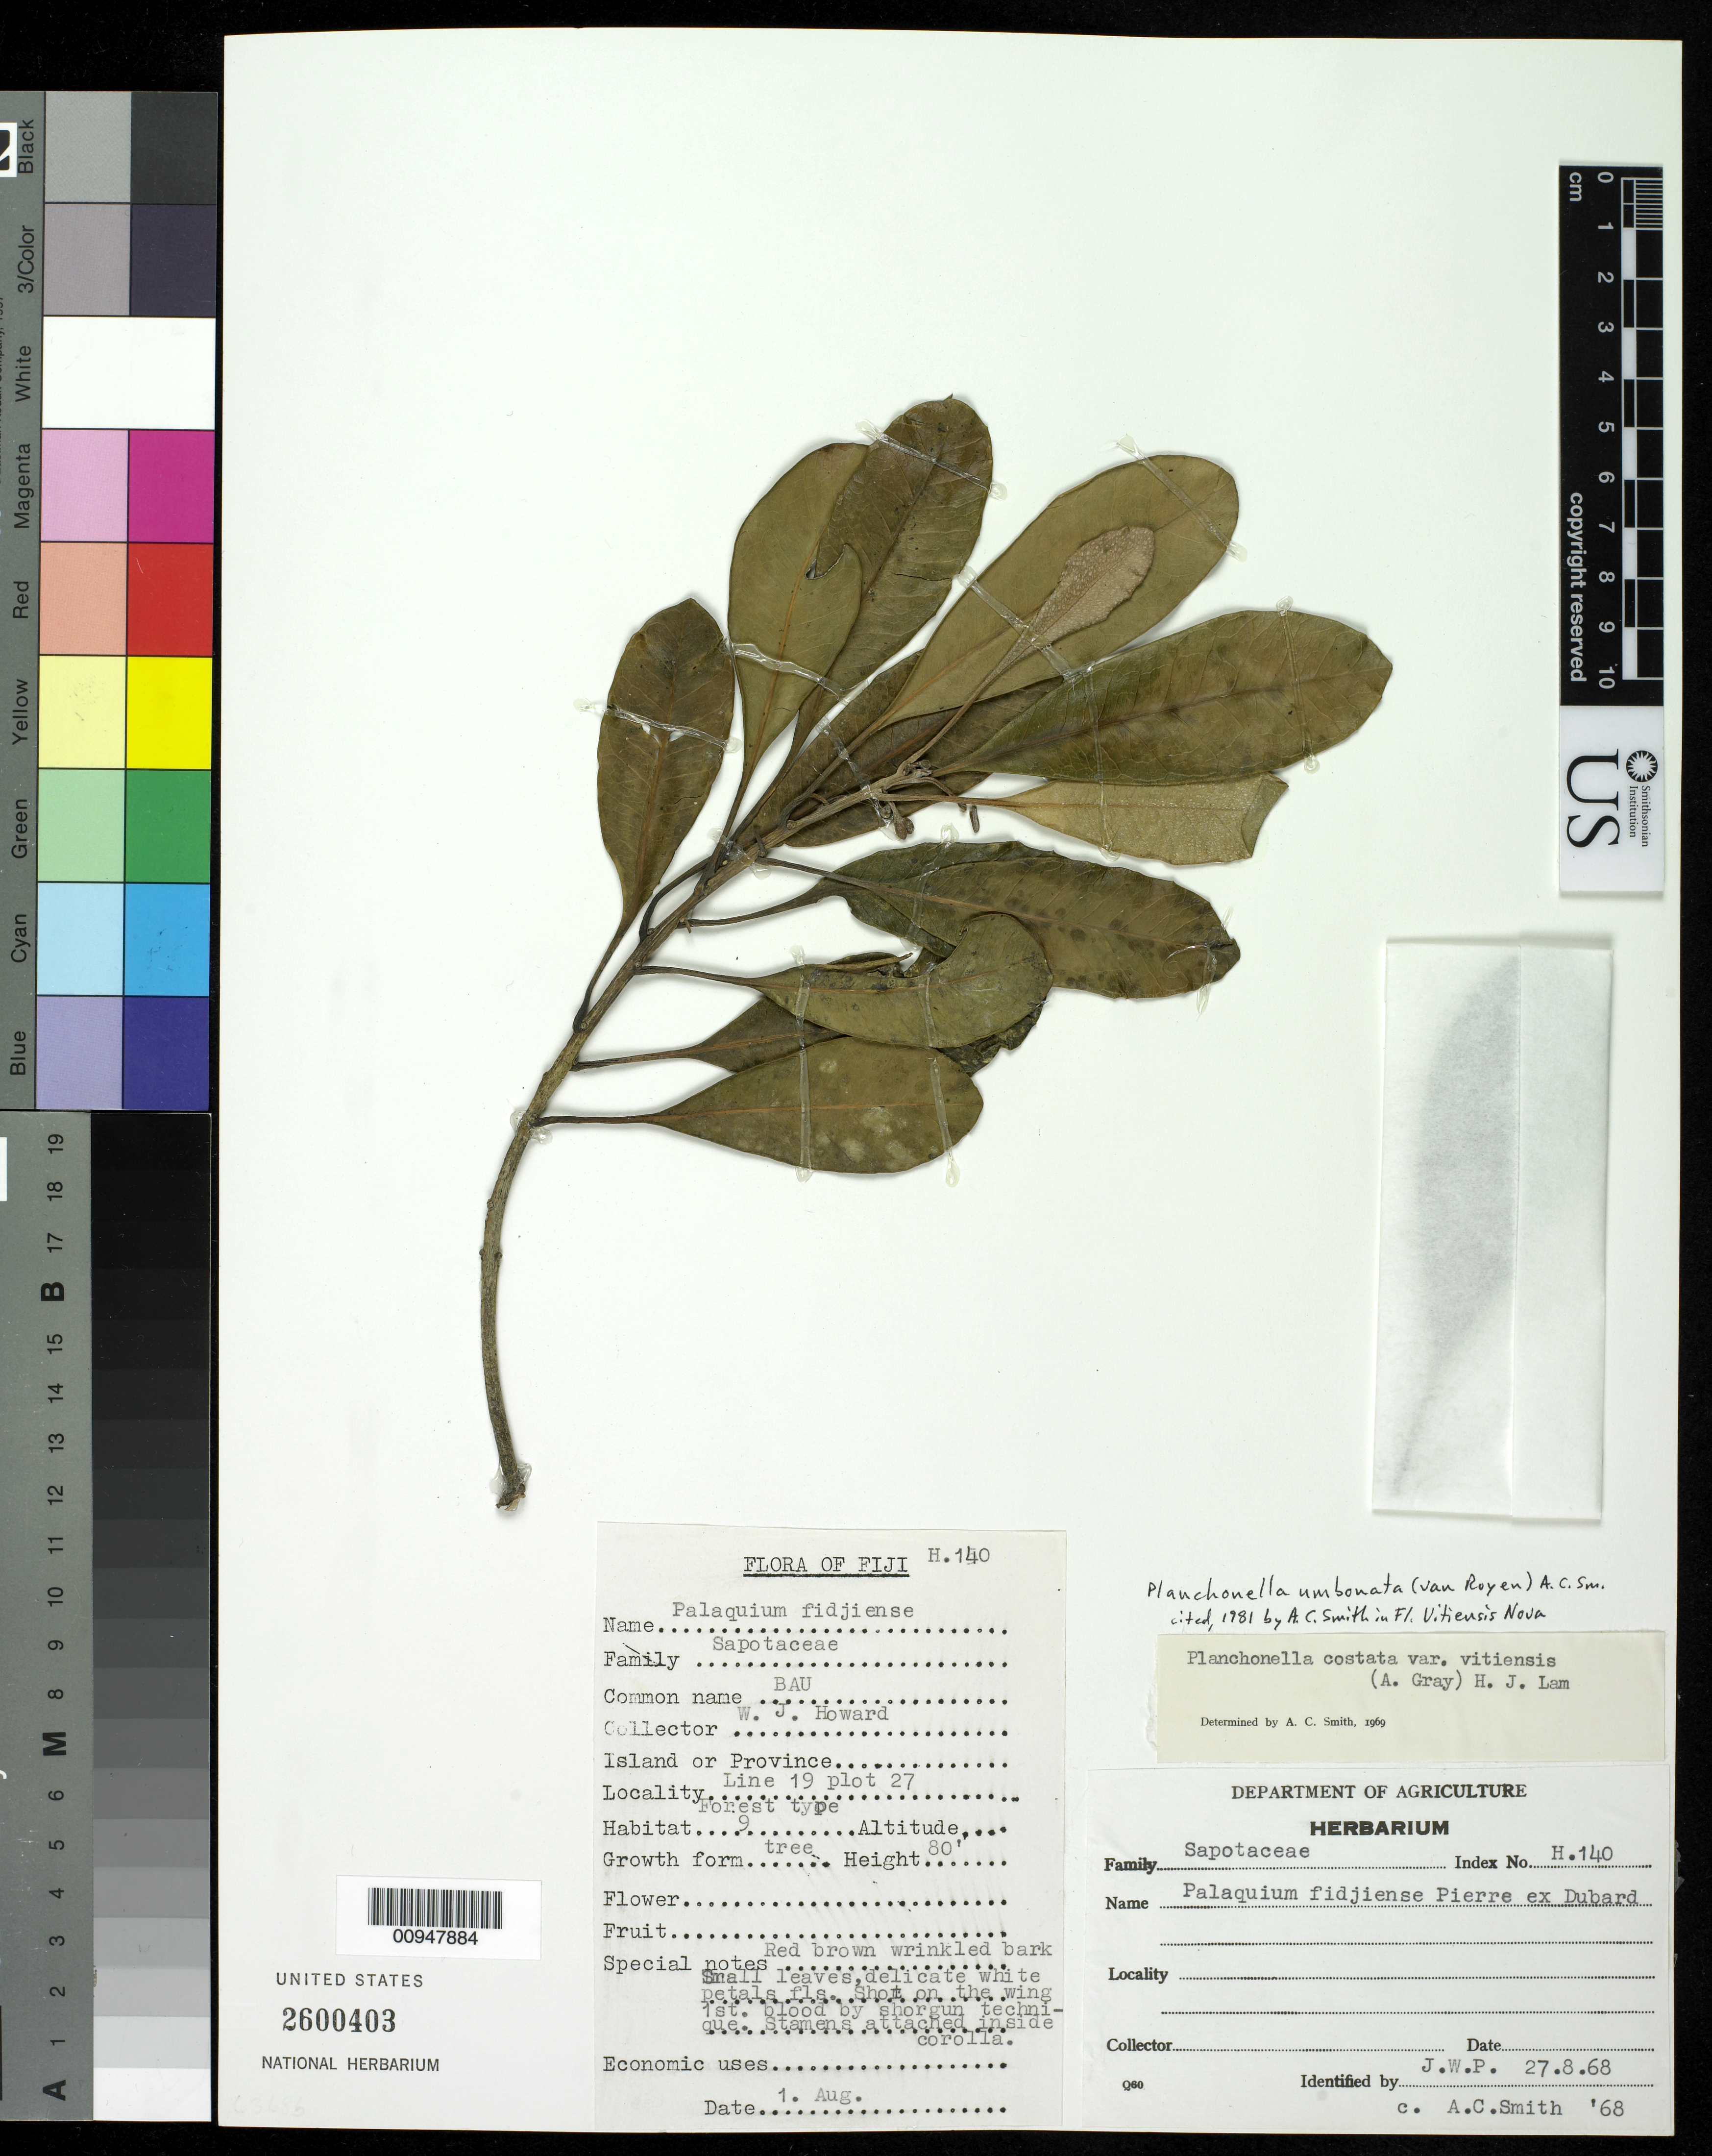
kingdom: Plantae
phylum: Tracheophyta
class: Magnoliopsida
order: Ericales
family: Sapotaceae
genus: Planchonella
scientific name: Planchonella umbonata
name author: (P. Royen) A.C. Sm.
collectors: W. J. Howard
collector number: H 140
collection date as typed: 01 Aug 1969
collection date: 1969-08-01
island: Island Unknown or uncertain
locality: Line 19 plot 27, forest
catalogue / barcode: US 2600403